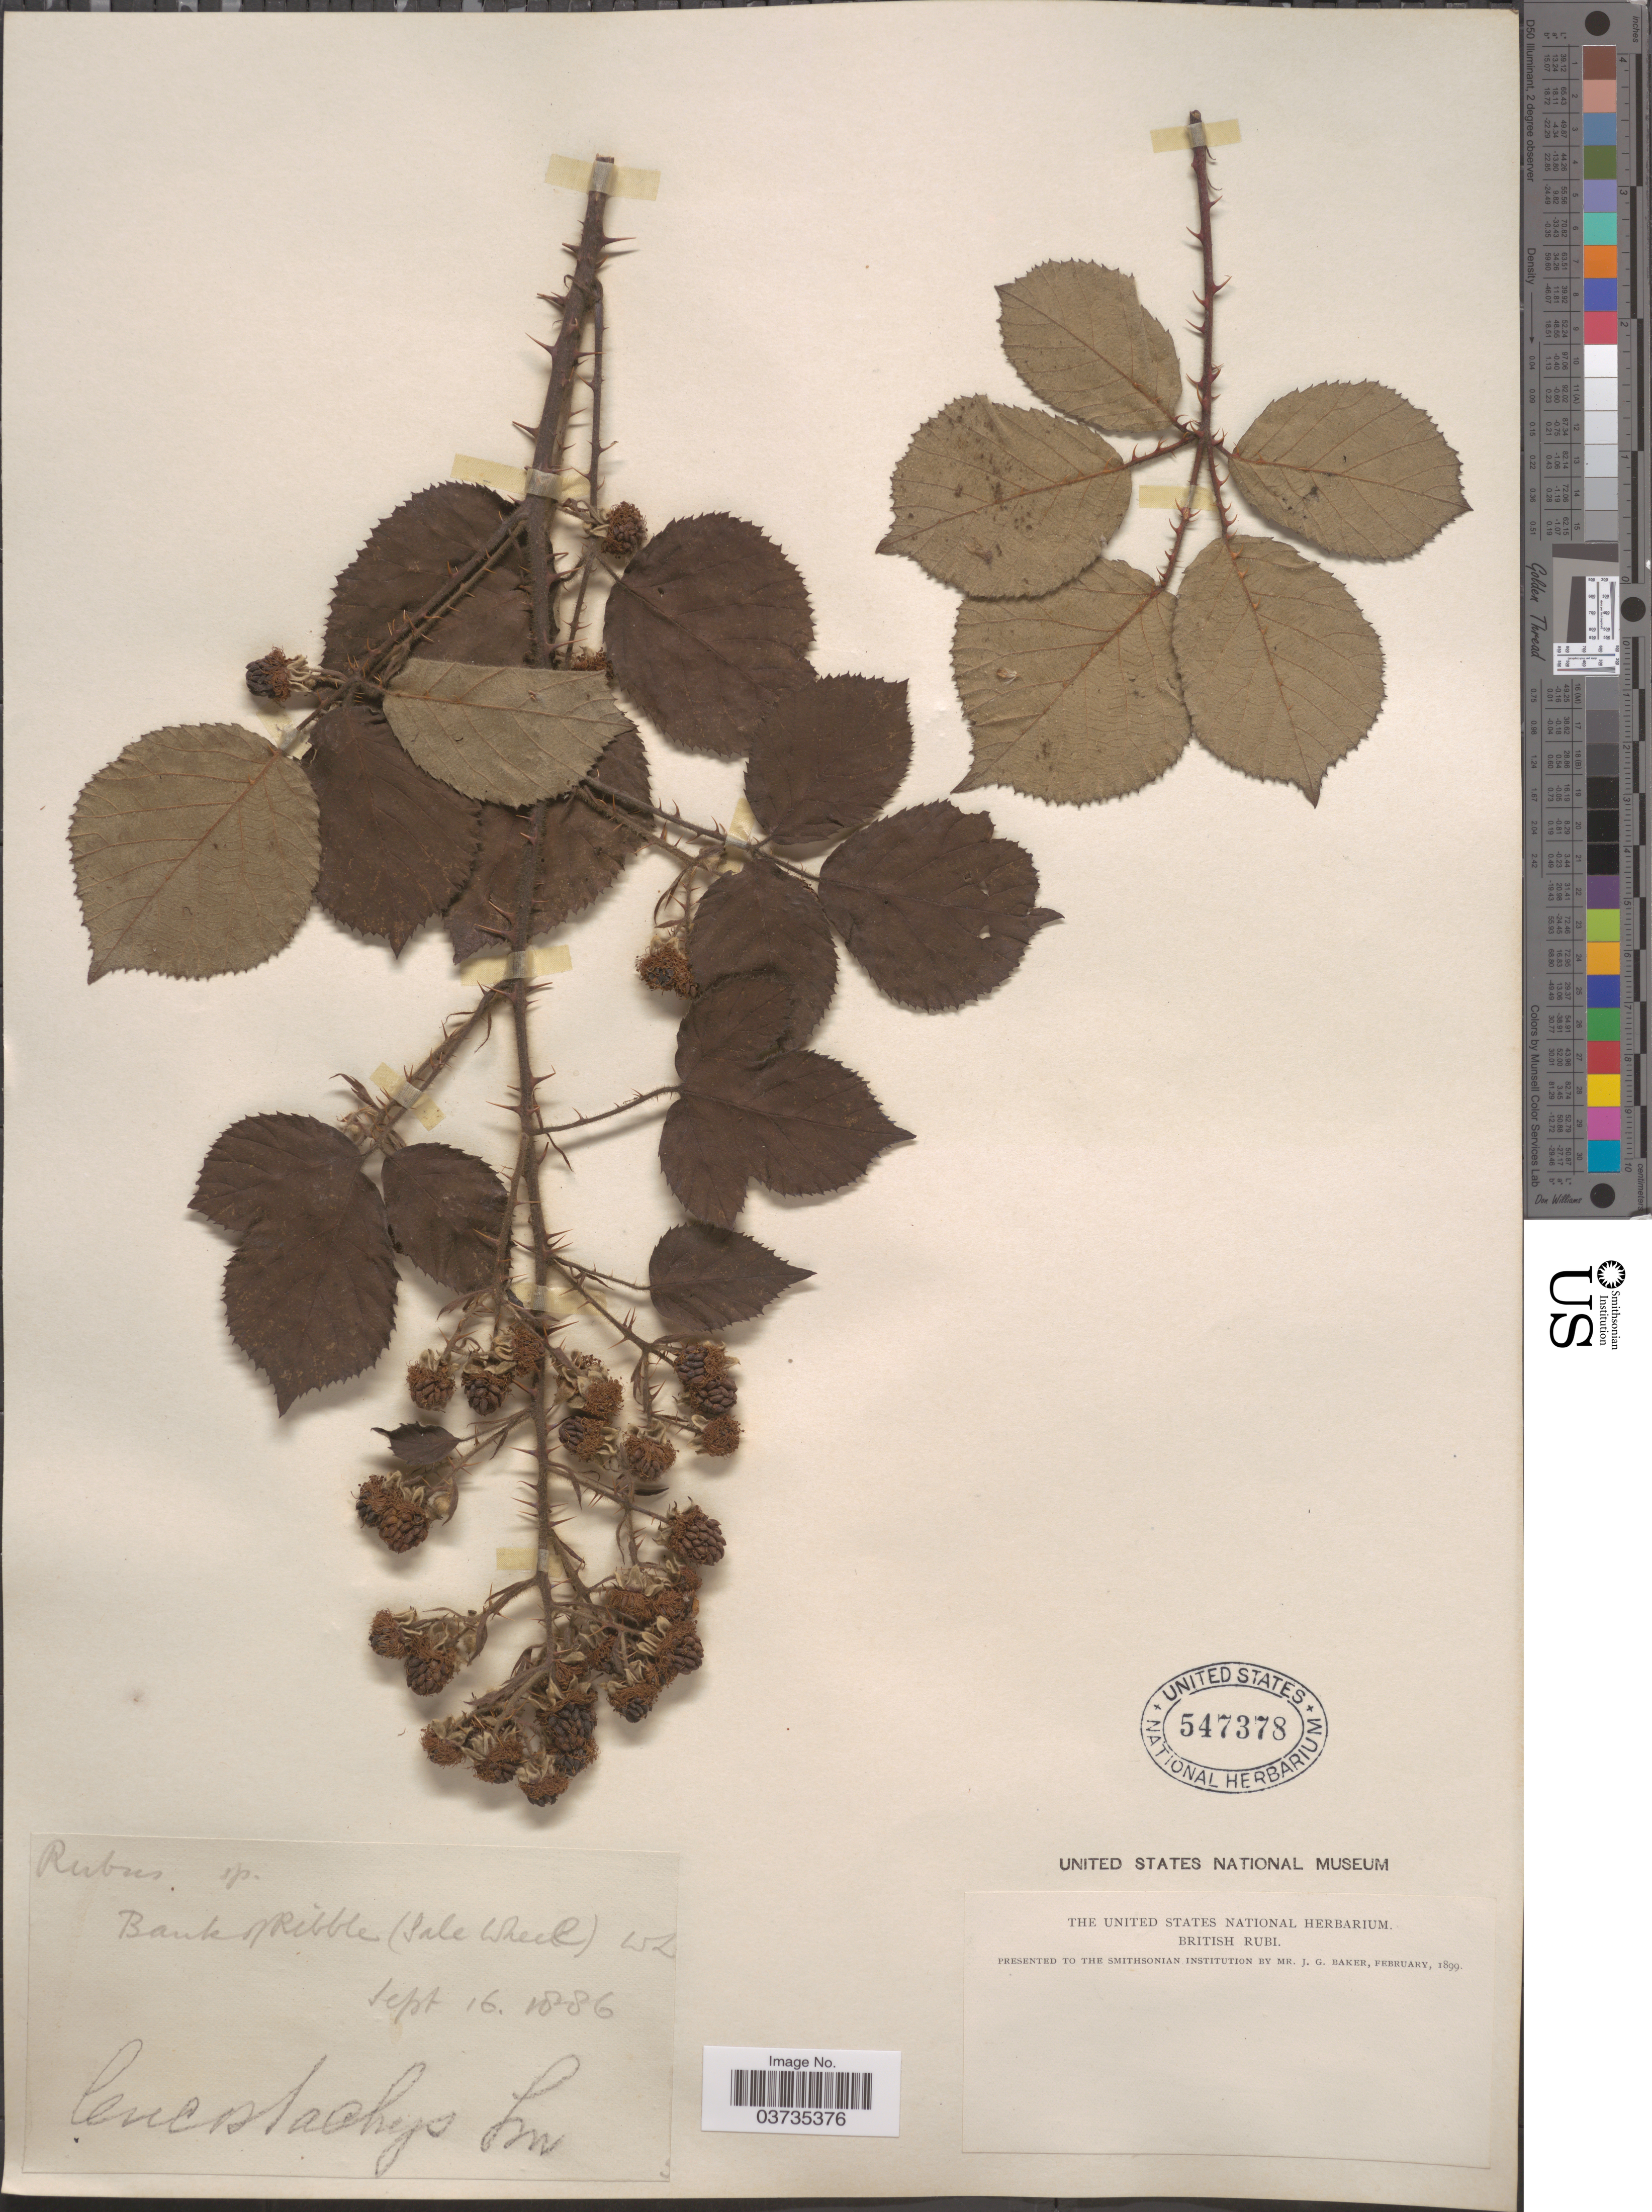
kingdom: Plantae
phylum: Tracheophyta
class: Magnoliopsida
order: Rosales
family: Rosaceae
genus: Rubus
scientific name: Rubus vestitus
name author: Weihe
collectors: ex herb. United States National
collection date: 1886-09-16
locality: Bank of Ribble (Sale Wheel) WL [interpreted].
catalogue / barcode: US 547378